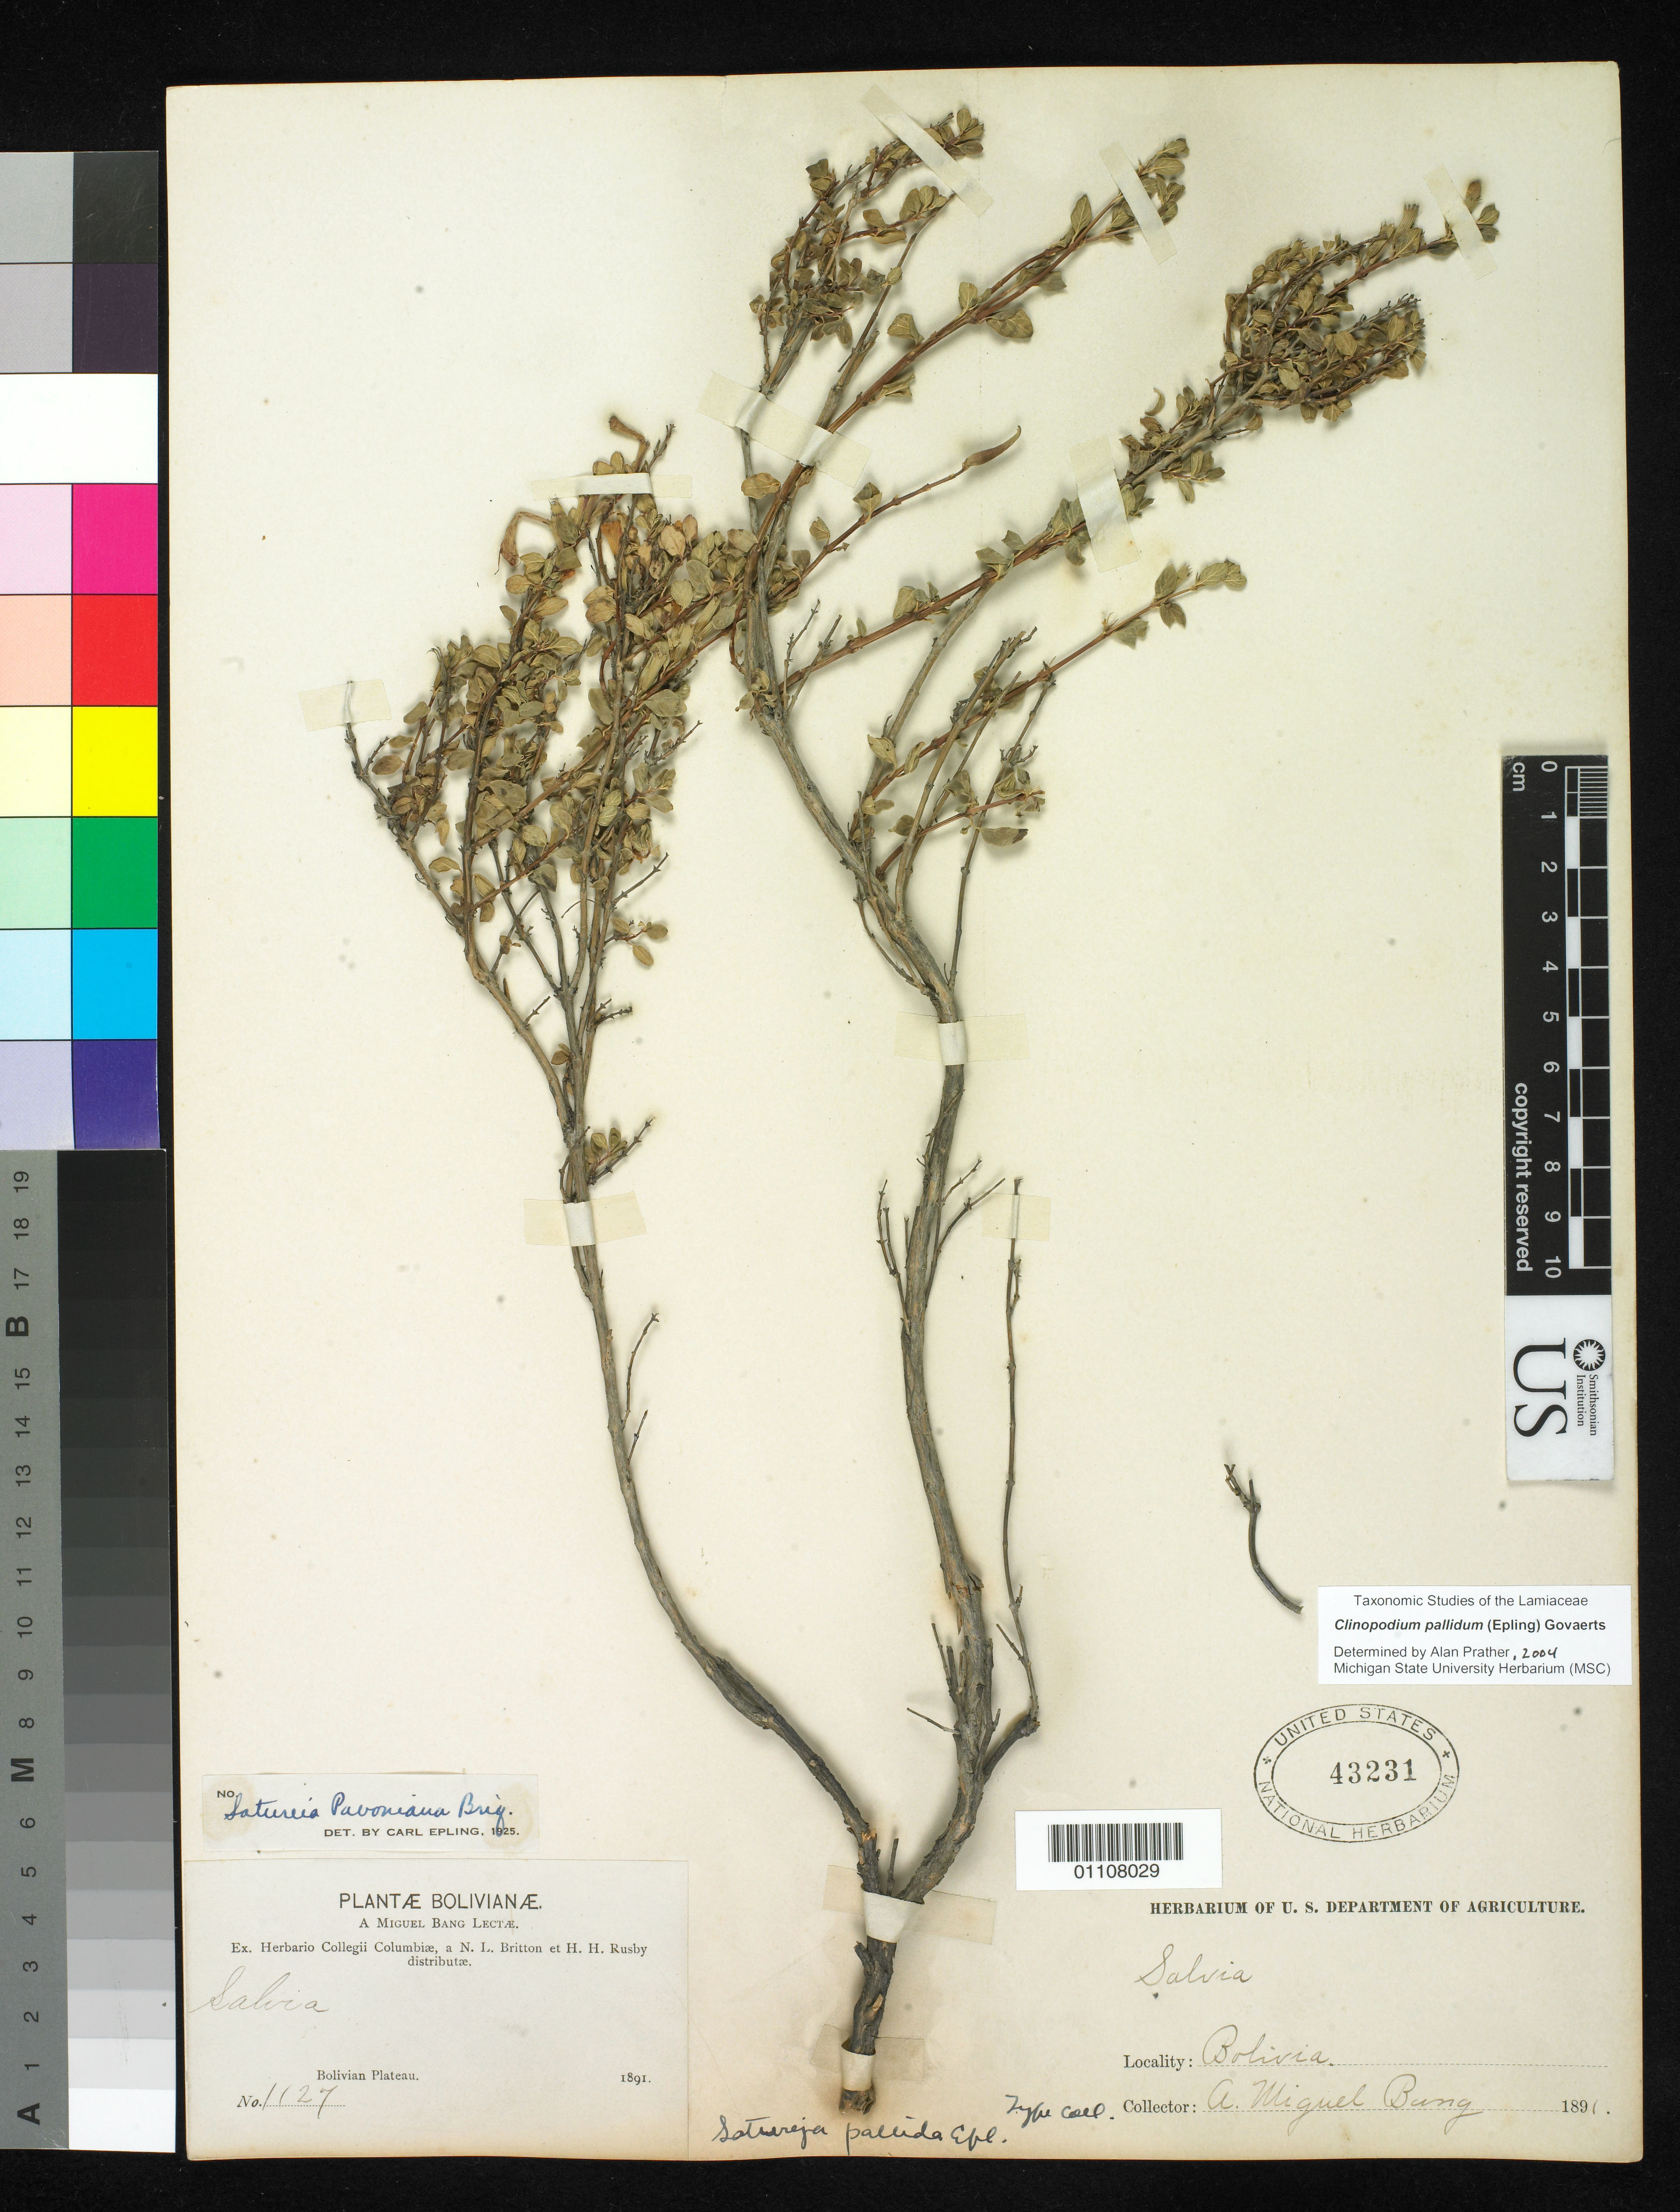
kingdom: Plantae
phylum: Tracheophyta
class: Magnoliopsida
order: Lamiales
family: Lamiaceae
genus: Satureja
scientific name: Satureja pallida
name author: Epling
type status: Isotype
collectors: M. Bang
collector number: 1127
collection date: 1891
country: Bolivia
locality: Bolivian Plateau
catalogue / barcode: US 43231